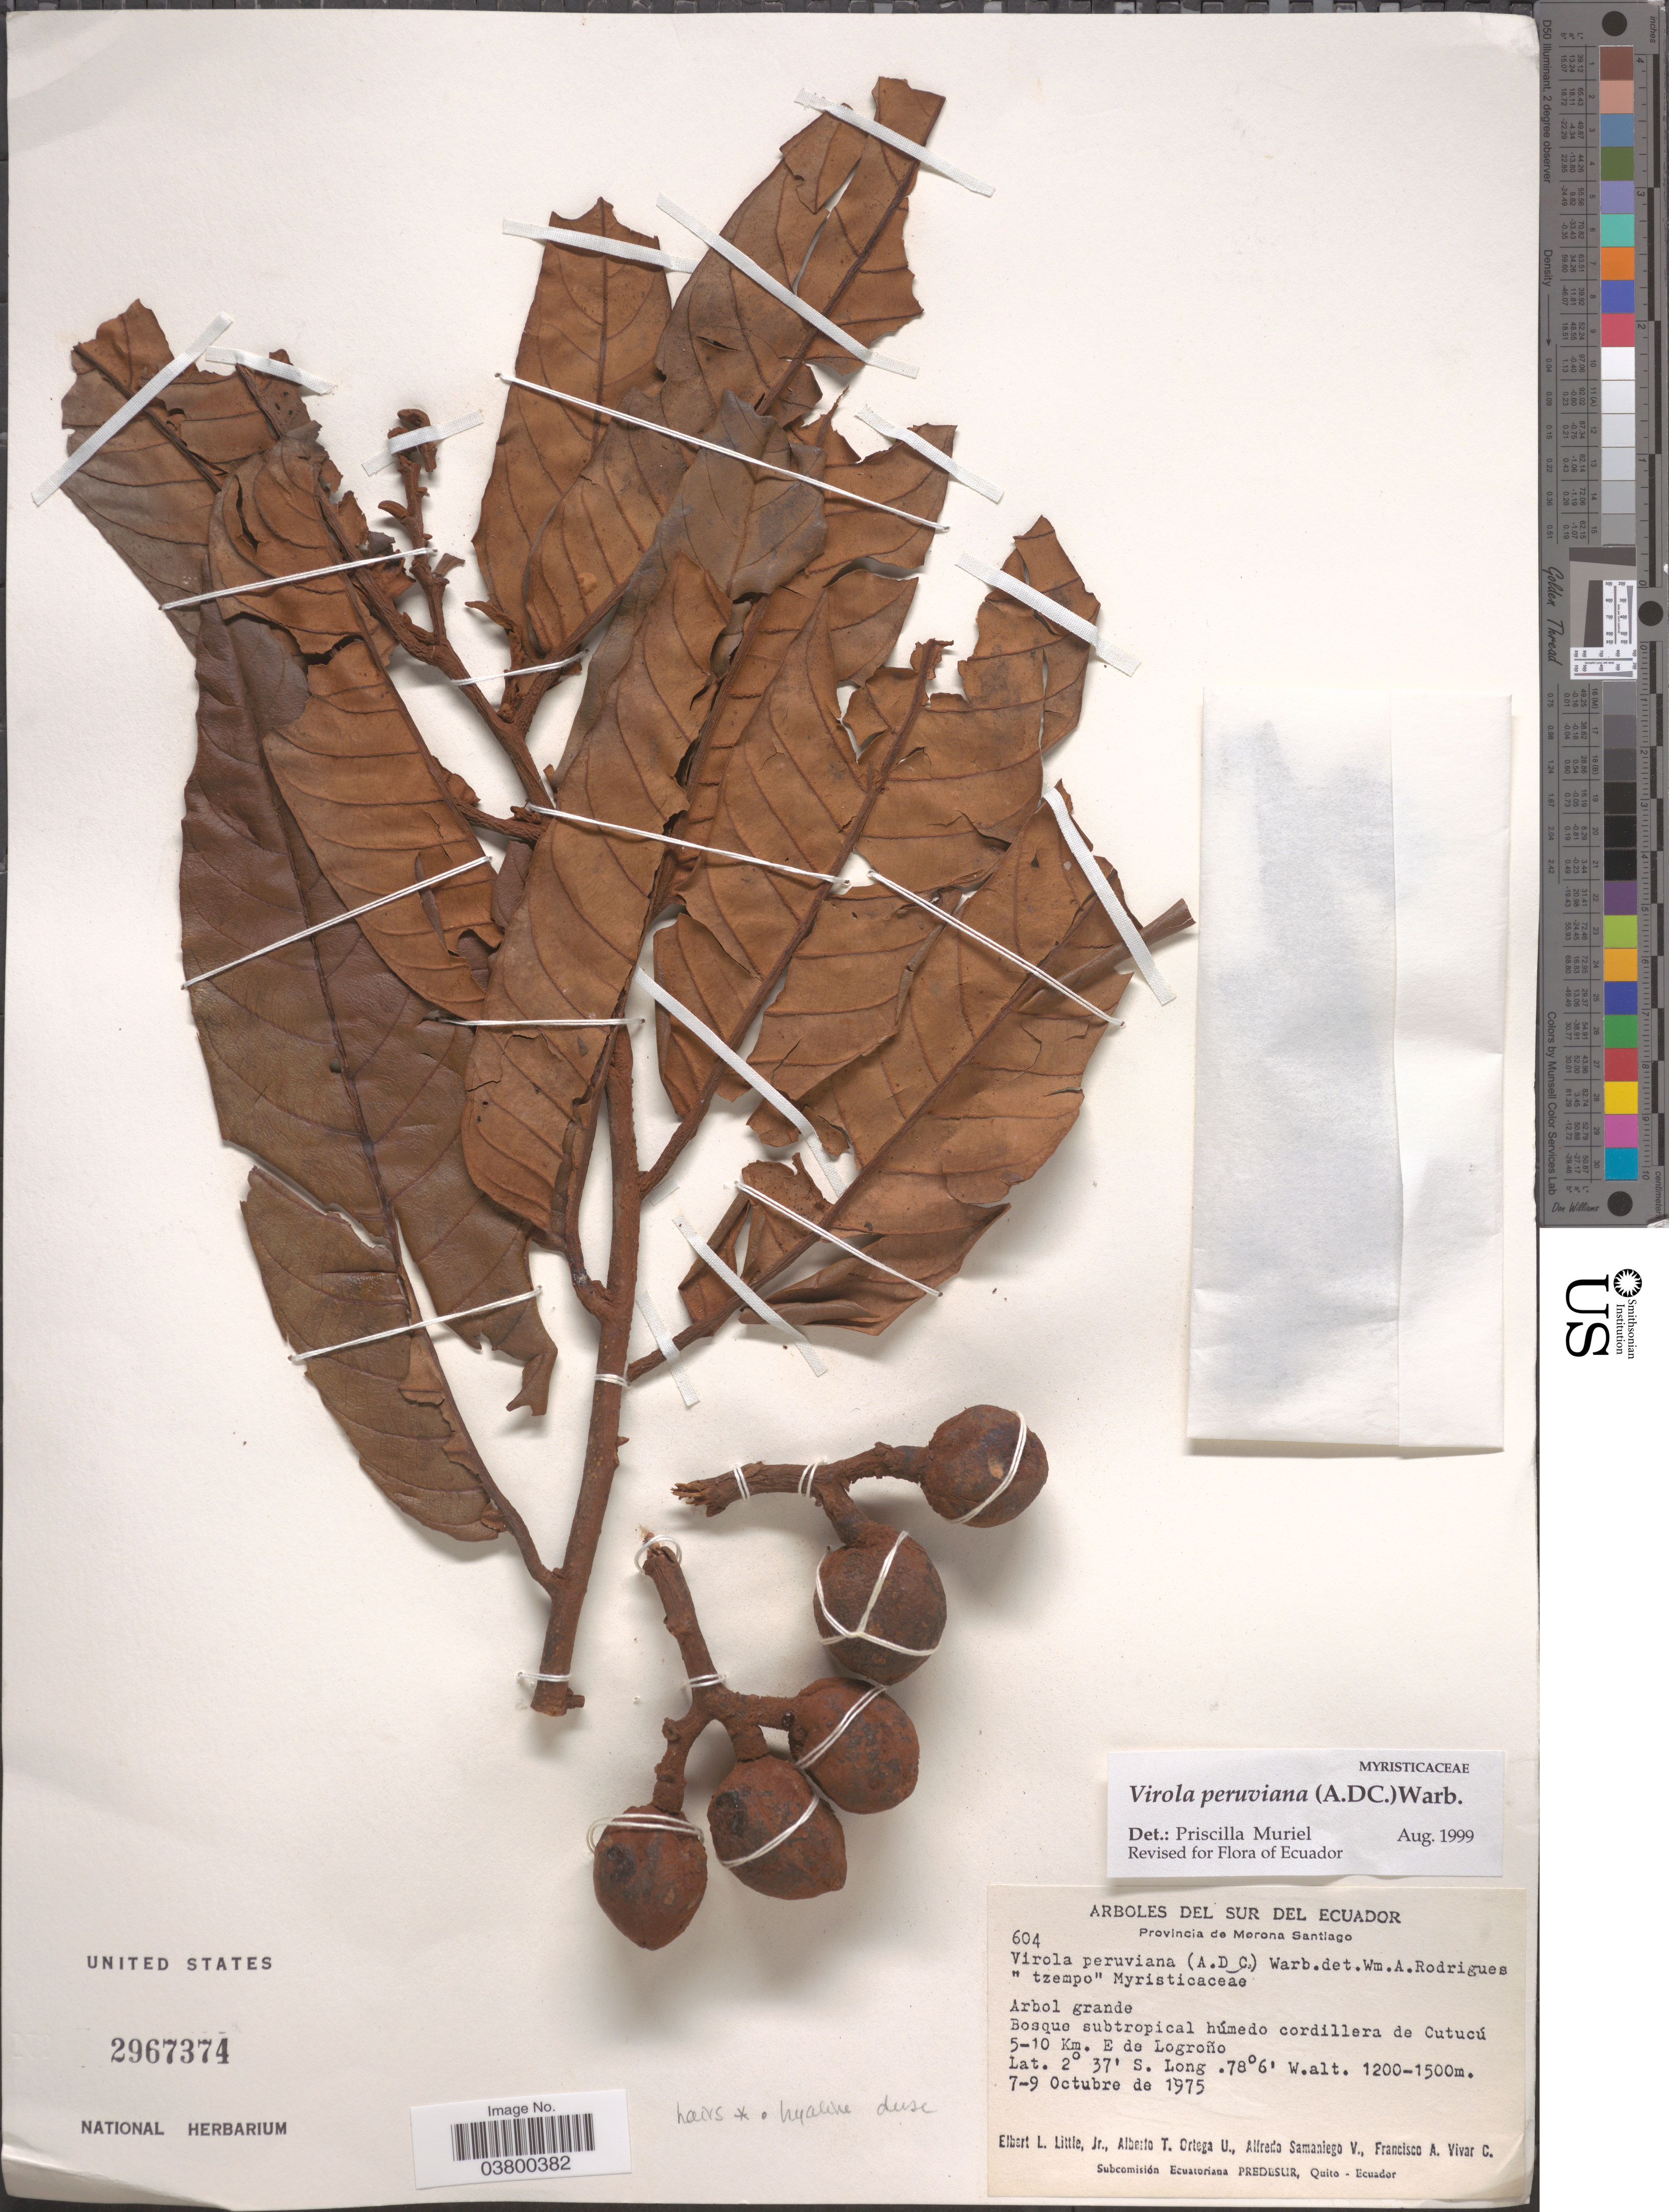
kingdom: Plantae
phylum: Tracheophyta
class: Magnoliopsida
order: Magnoliales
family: Myristicaceae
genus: Virola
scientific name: Virola peruviana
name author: (A. DC.) Warb.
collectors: E. L. Little, A. T. Ortega U., A. V. Samaniego & F. A. Vivar C.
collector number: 604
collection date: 1975-10-07/1975-10-09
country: Ecuador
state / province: Morona-Santiago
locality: Bosque subtropical húmedo cordillera de Cutucú 5-10 Km. E de Logroño.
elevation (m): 1200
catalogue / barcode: US 2967374